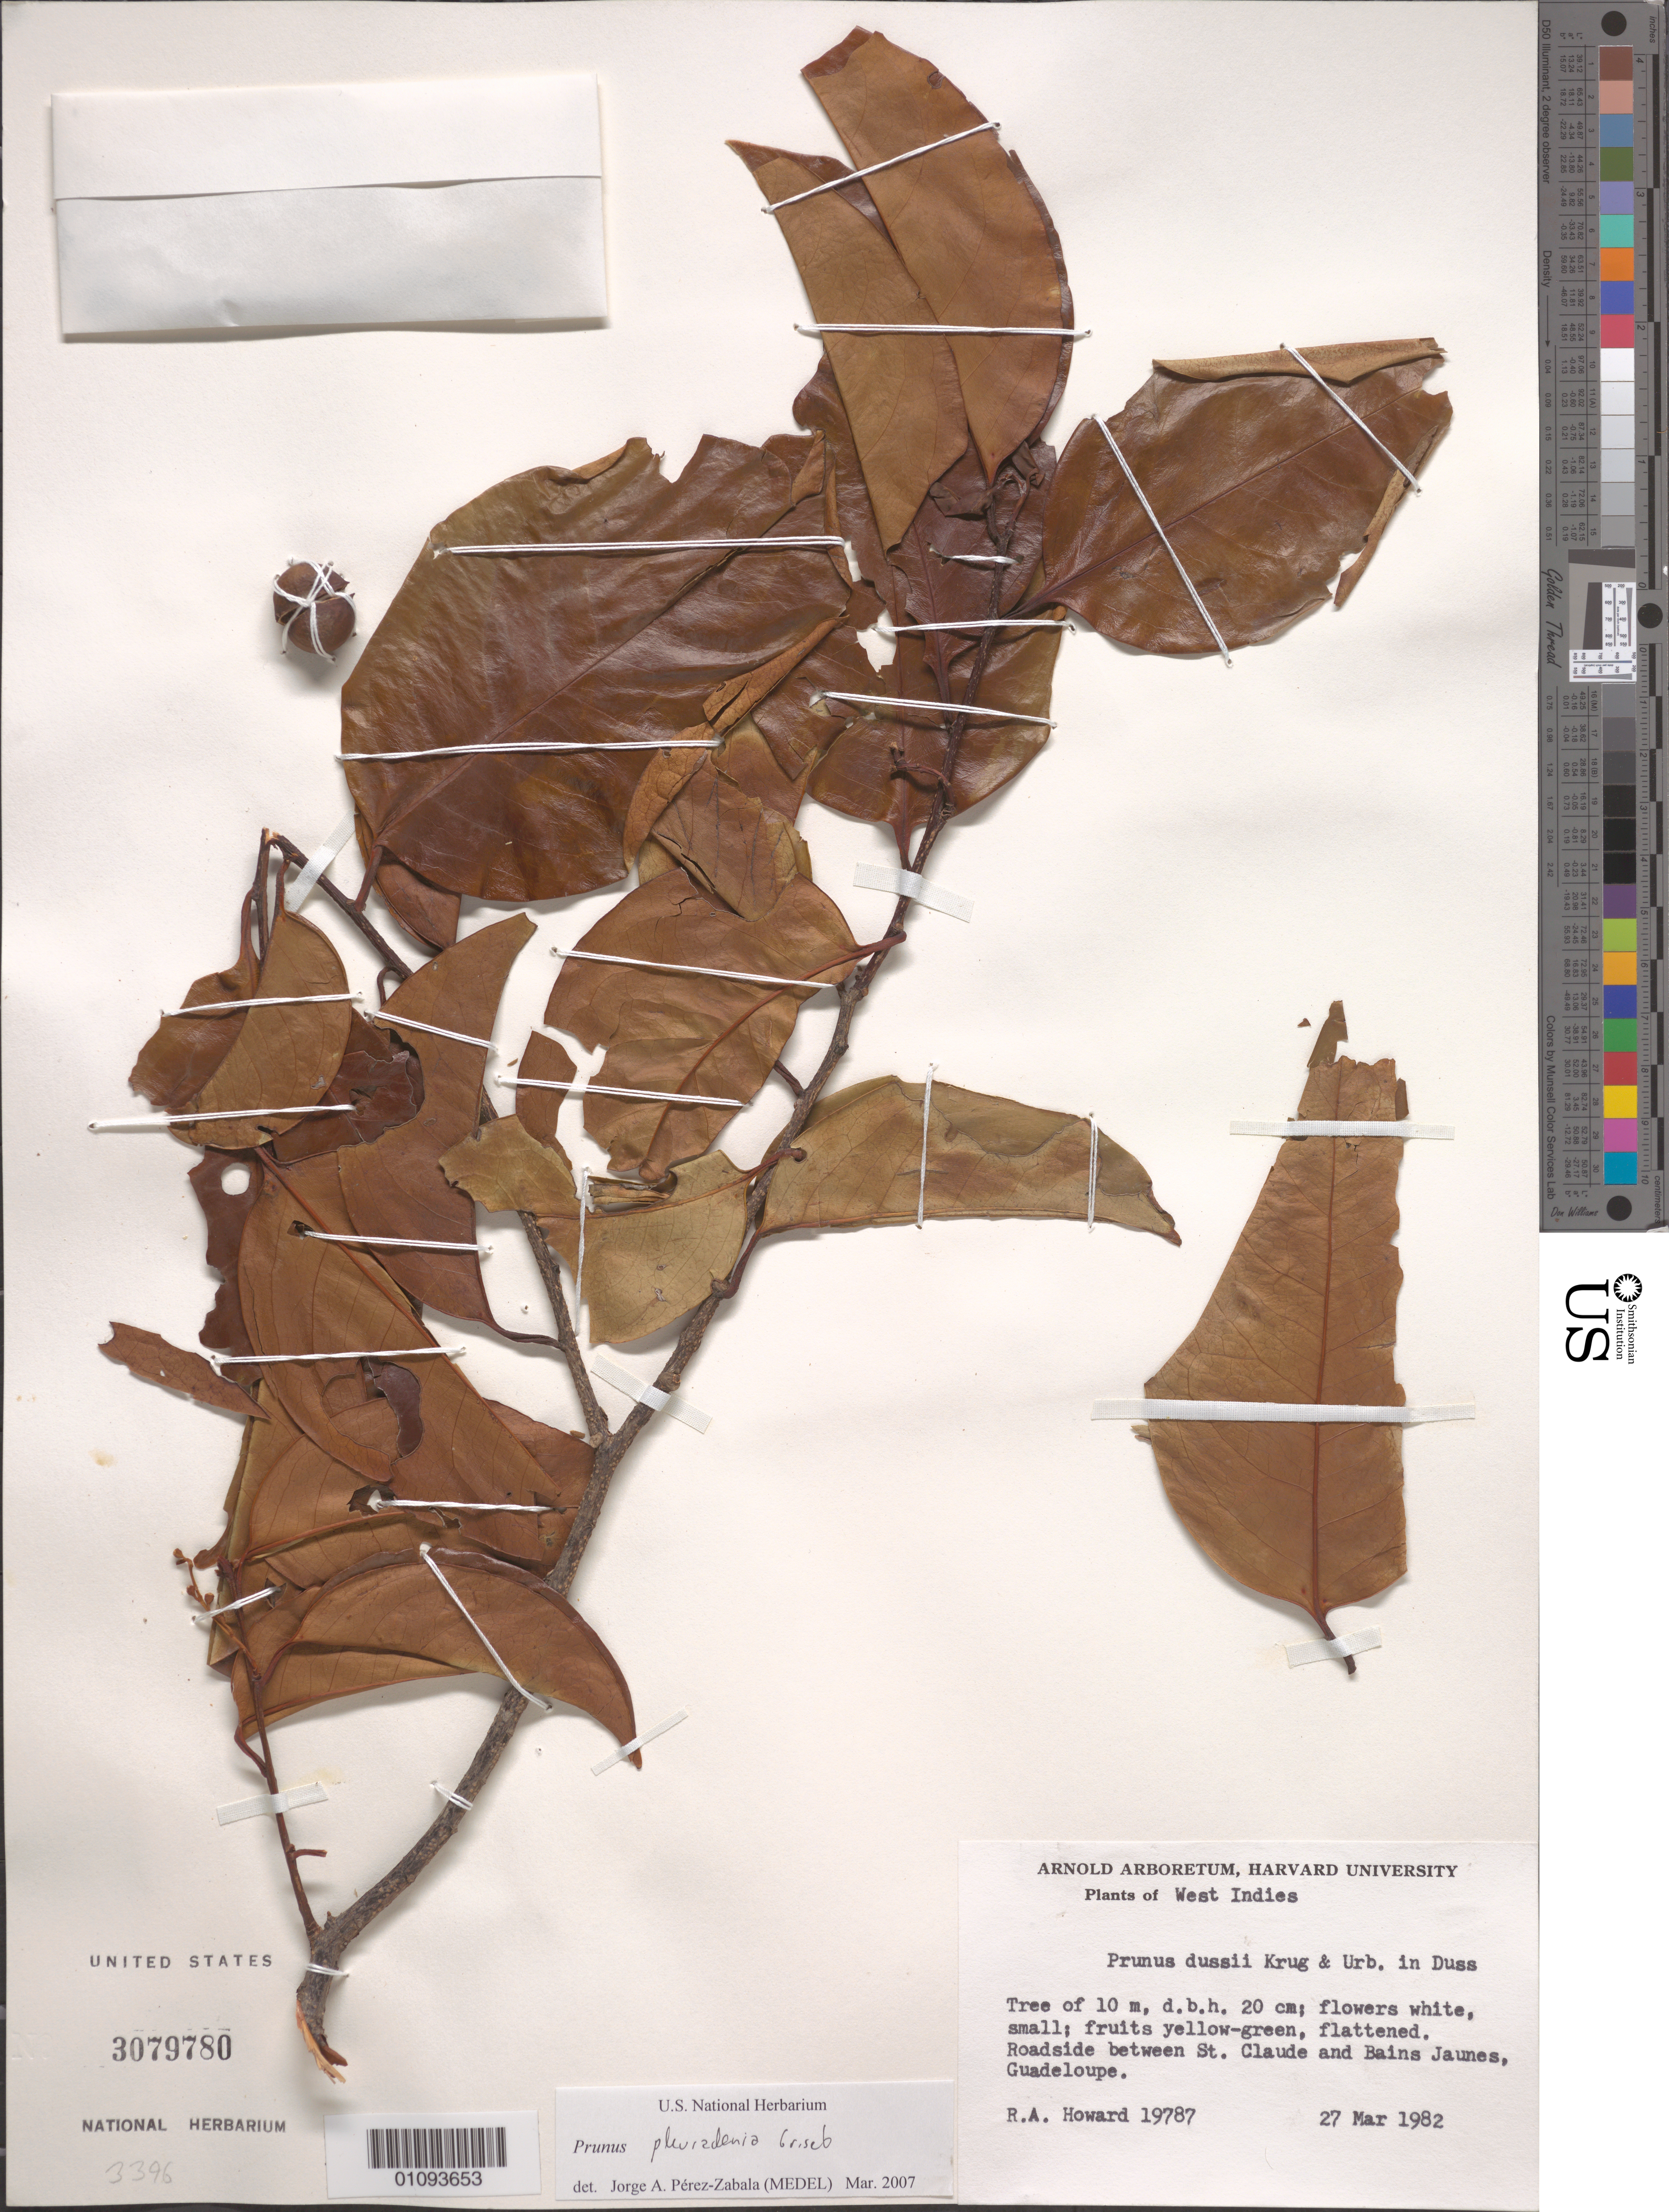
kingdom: Plantae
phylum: Tracheophyta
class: Magnoliopsida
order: Rosales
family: Rosaceae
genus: Prunus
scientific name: Prunus pleuradenia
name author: Griseb.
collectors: R. A. Howard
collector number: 19787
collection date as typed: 27 Mar 1982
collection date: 1982-03-27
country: Guadeloupe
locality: Roadside between St.Claude and Baines Jaunes.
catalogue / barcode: US 3079780